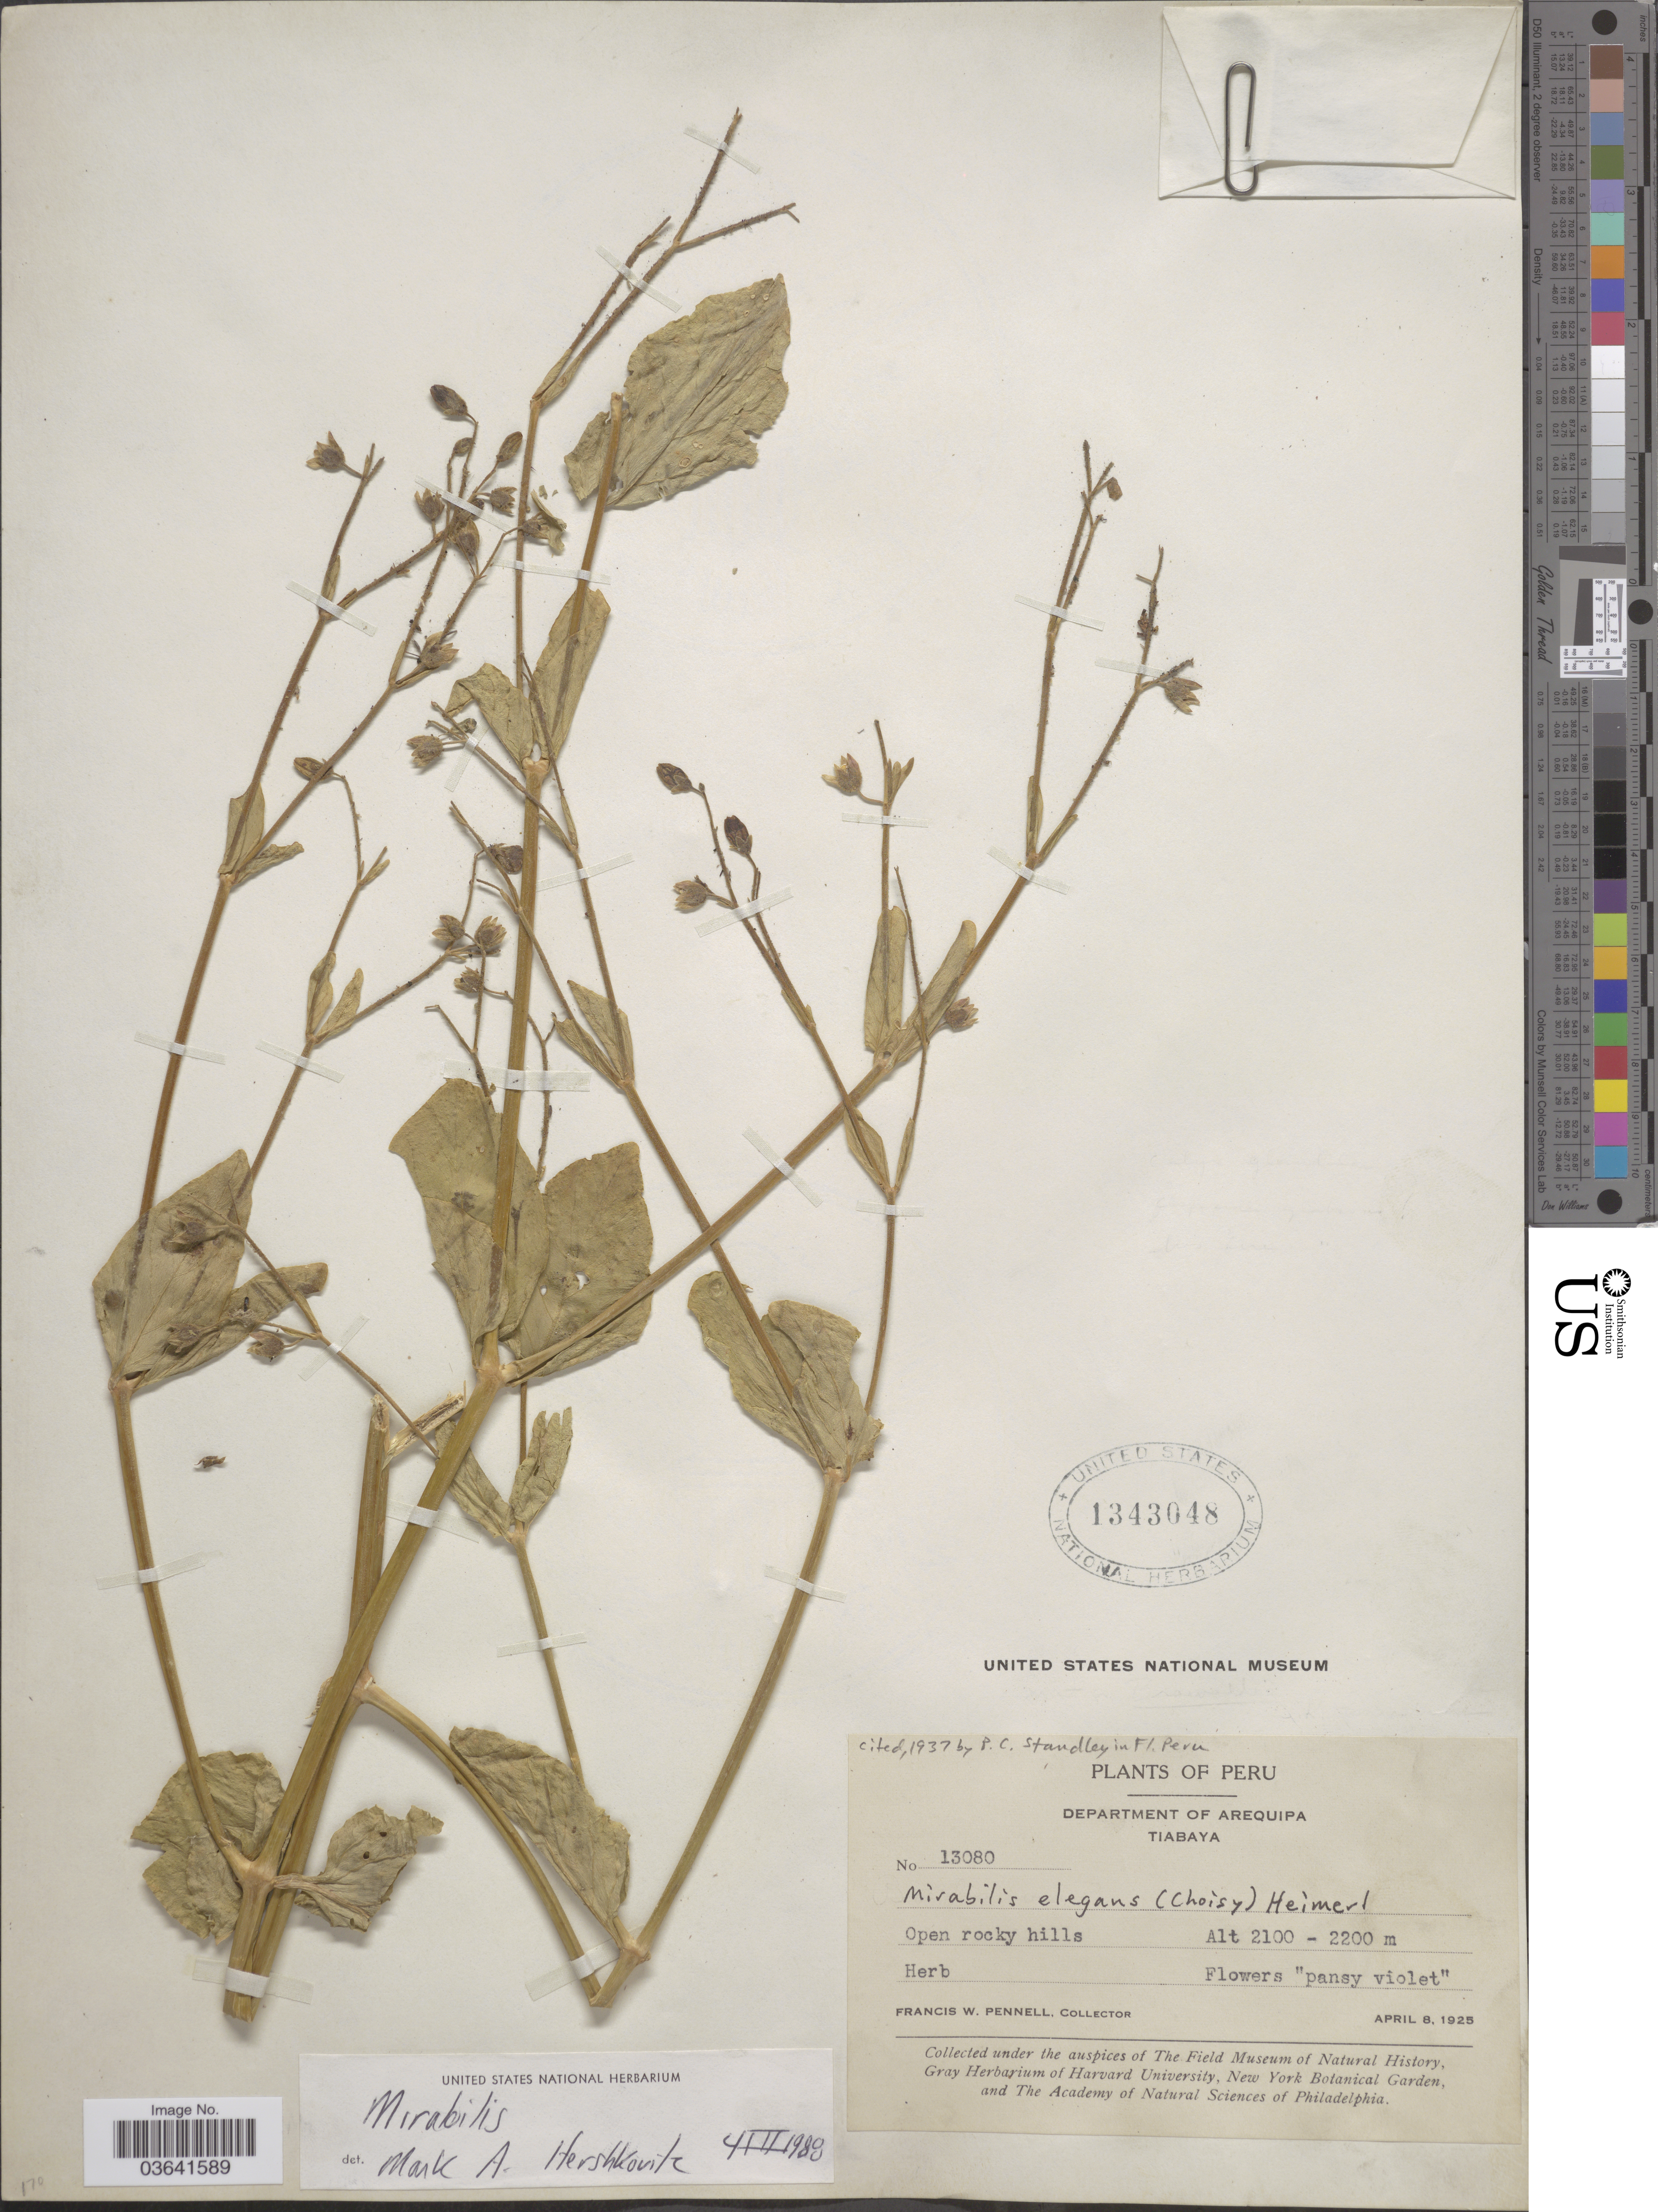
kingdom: Plantae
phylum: Tracheophyta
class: Magnoliopsida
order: Caryophyllales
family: Nyctaginaceae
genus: Mirabilis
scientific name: Mirabilis elegans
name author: (Choisy) Heimerl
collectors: F. W. Pennell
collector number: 13080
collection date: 1925-04-08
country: Peru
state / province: Arequipa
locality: Department of Arequipa. Tiabaya.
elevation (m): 2100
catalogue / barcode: US 1343048